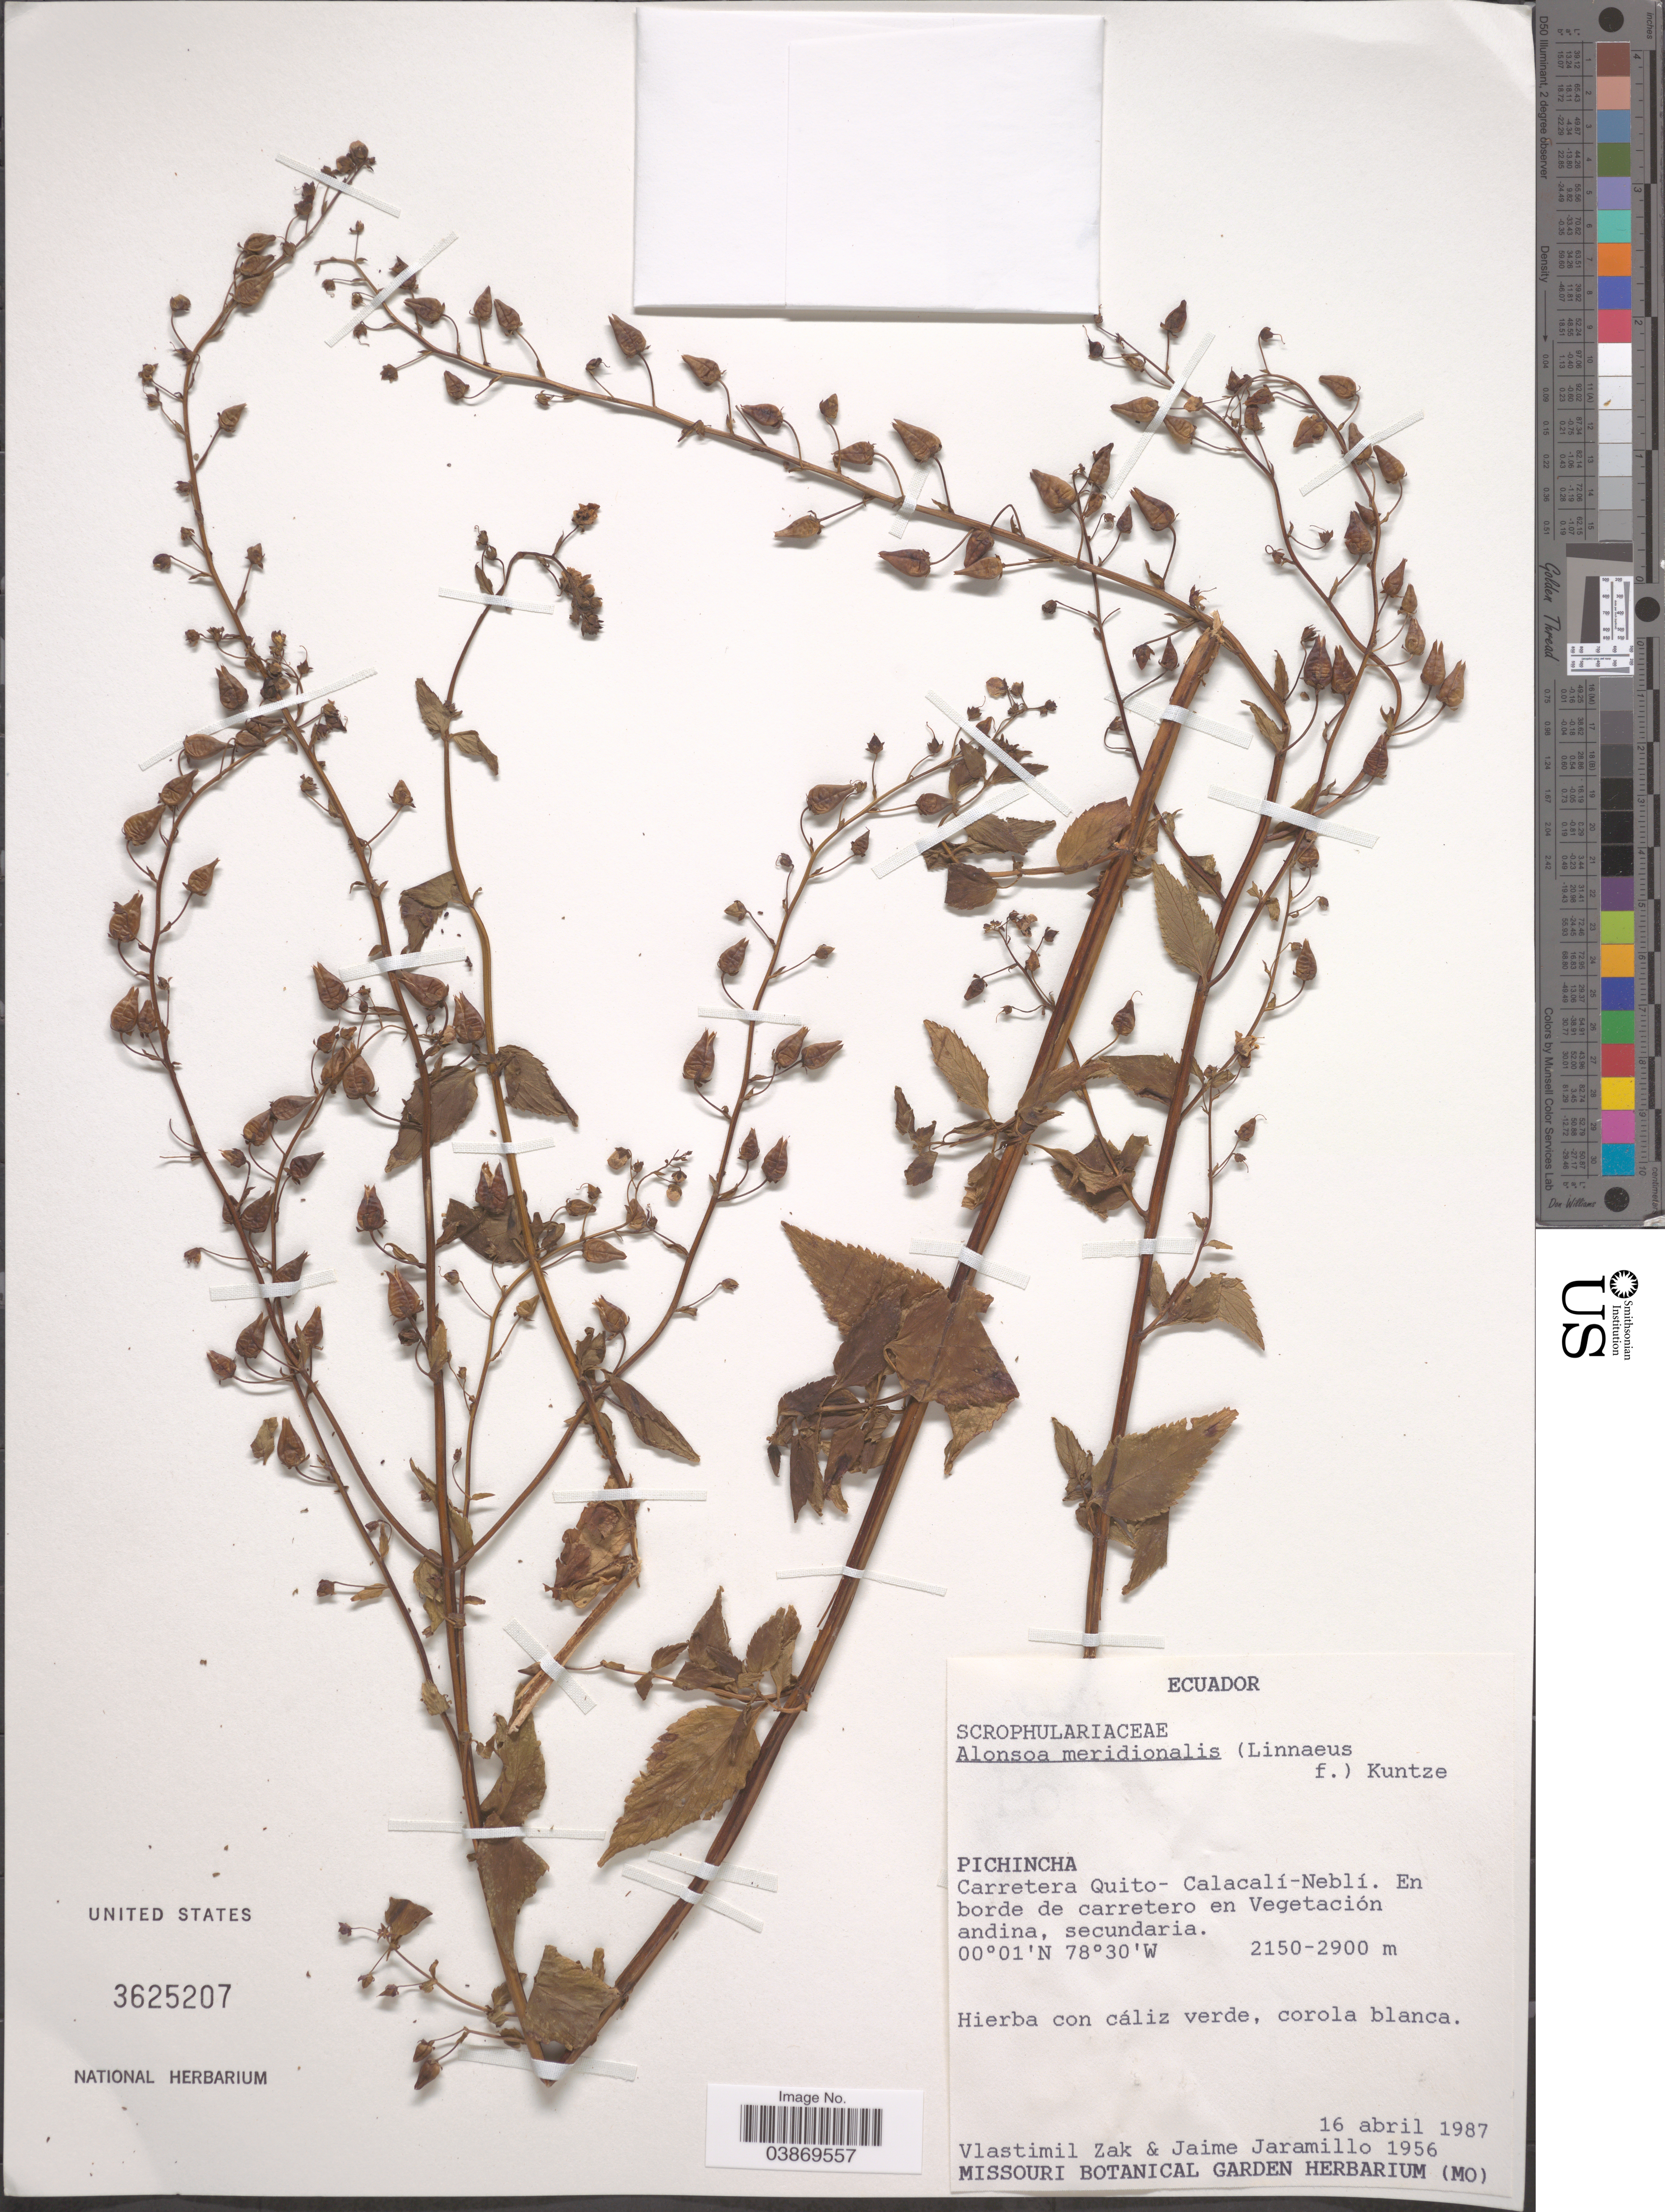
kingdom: Plantae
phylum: Tracheophyta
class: Magnoliopsida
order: Lamiales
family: Scrophulariaceae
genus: Alonsoa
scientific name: Alonsoa meridionalis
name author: (L. f.) Kuntze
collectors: V. Zak & J. Jaramillo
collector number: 1956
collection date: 1987-04-16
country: Ecuador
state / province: Pichincha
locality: Carretera Quito- Calacalí-Neblí. En borde de carretero en Vegetación andina, secundaria.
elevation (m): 2150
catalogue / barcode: US 3625207